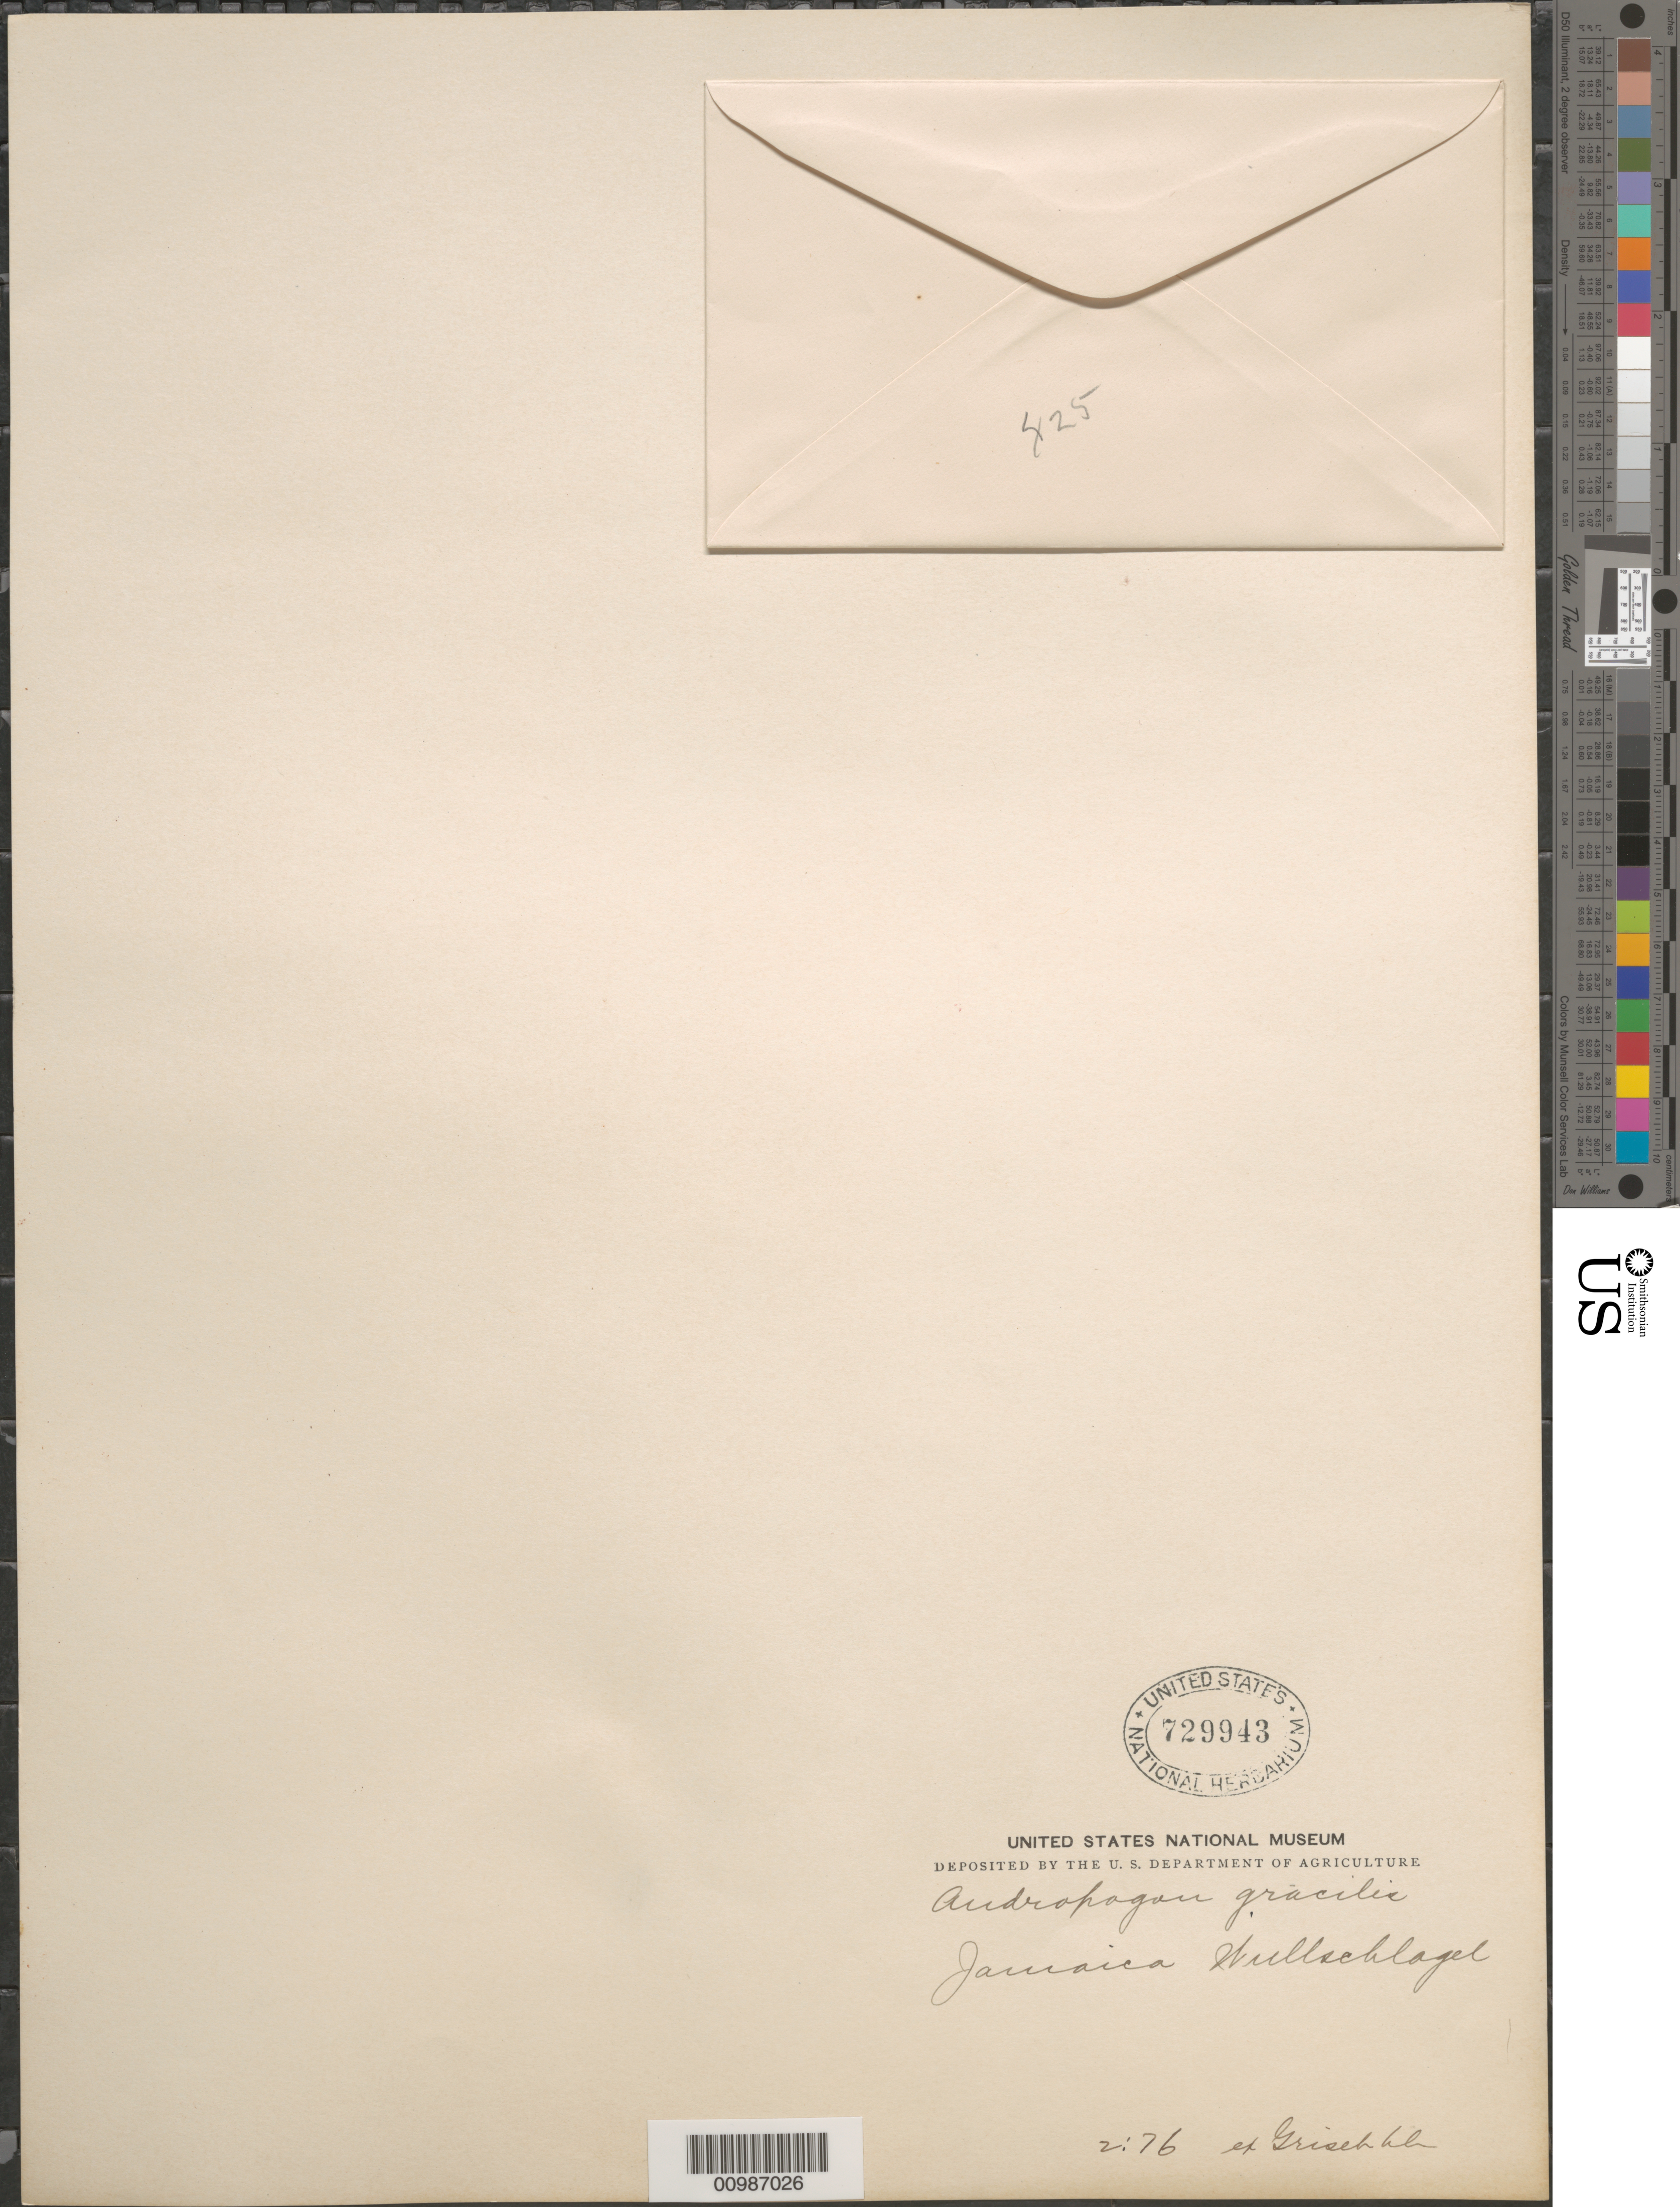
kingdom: Plantae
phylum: Tracheophyta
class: Liliopsida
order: Poales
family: Poaceae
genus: Andropogon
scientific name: Andropogon gracilis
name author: Spreng.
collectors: H. R. Wullschlaegel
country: Jamaica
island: Jamaica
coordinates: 0 N, 0 E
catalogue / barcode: US 729943